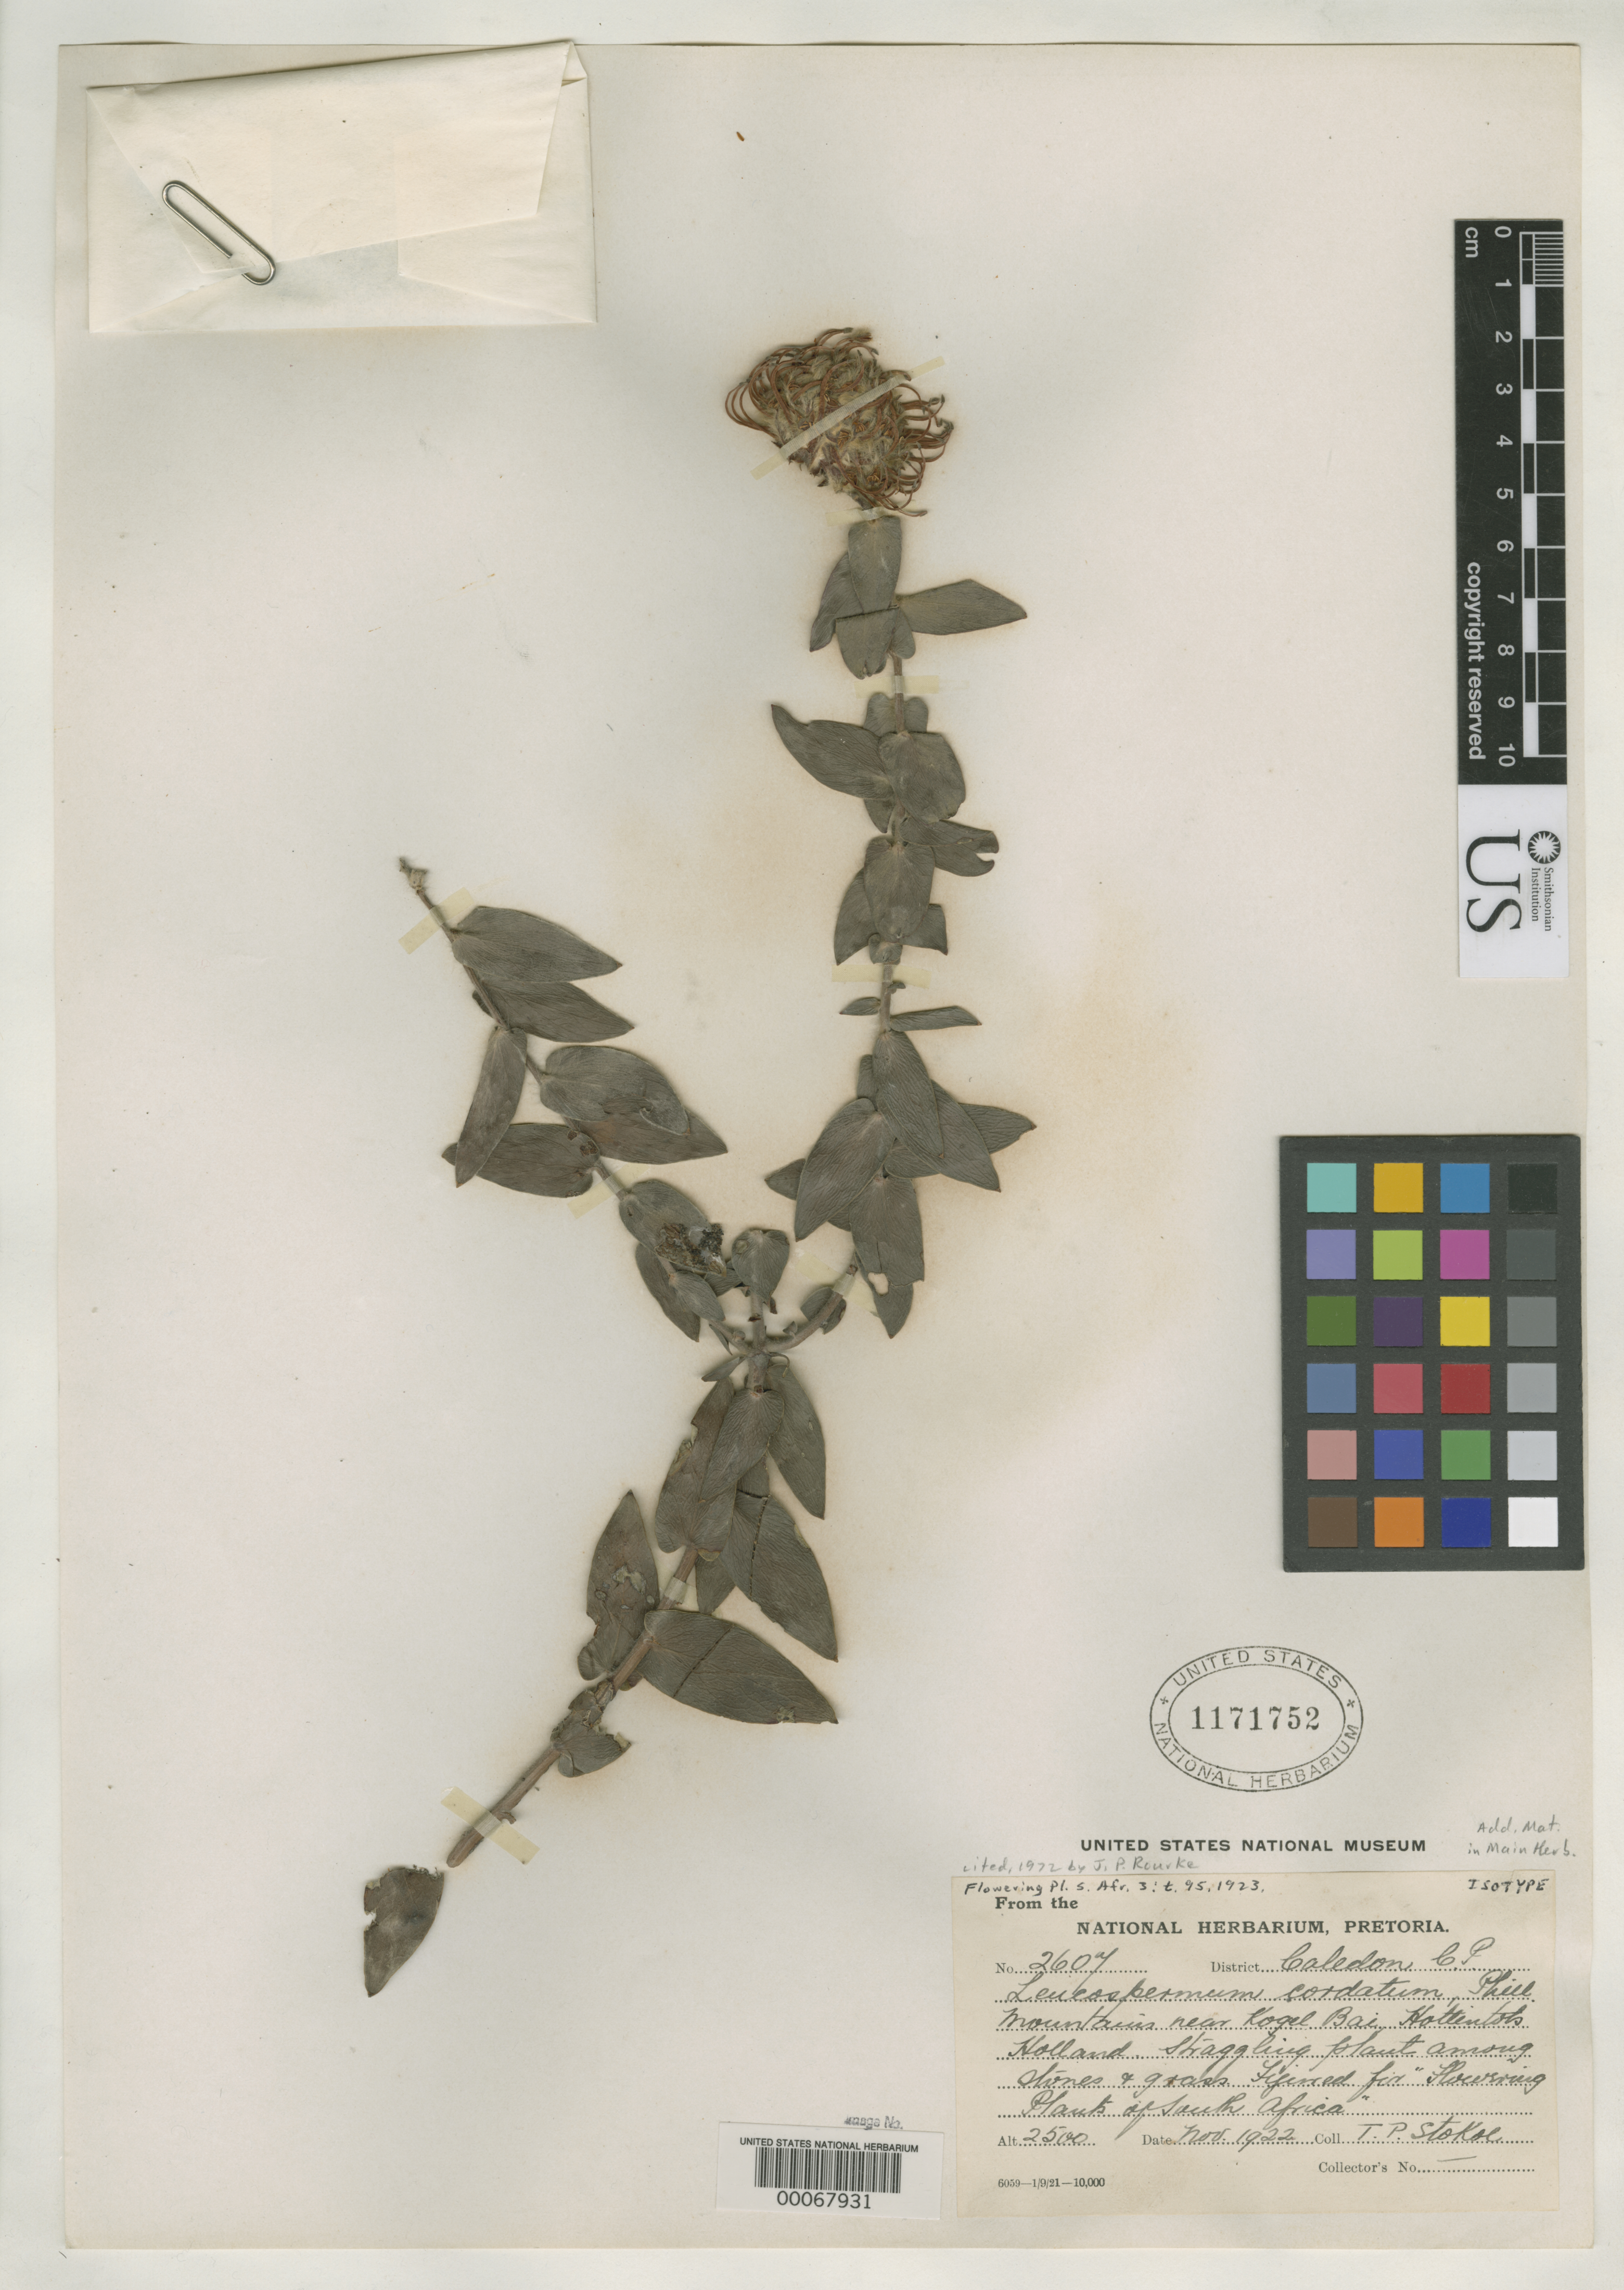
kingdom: Plantae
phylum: Tracheophyta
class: Magnoliopsida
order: Proteales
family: Proteaceae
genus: Leucospermum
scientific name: Leucospermum cordatum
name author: E. Phillips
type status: Isotype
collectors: T. Stokoe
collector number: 2607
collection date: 1922-11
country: South Africa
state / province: Western Cape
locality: Mountains near Kogel Bai, Hottentot Holland Mtns. Transvaal.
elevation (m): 762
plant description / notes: Published in both Fl. Pl. S. Africa 3: t. 95 (1923) citing collection date of Nov. 1922 and Bull. Misc. Inform. Kew 1923: 185 (1923) citing a collection date of Oct. 1922. This specimen (USNH 1171752) with collection date Nov. 1922. Duplicates at BM, K, PRE also have collecion date Nov. 1922.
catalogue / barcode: US 1171752